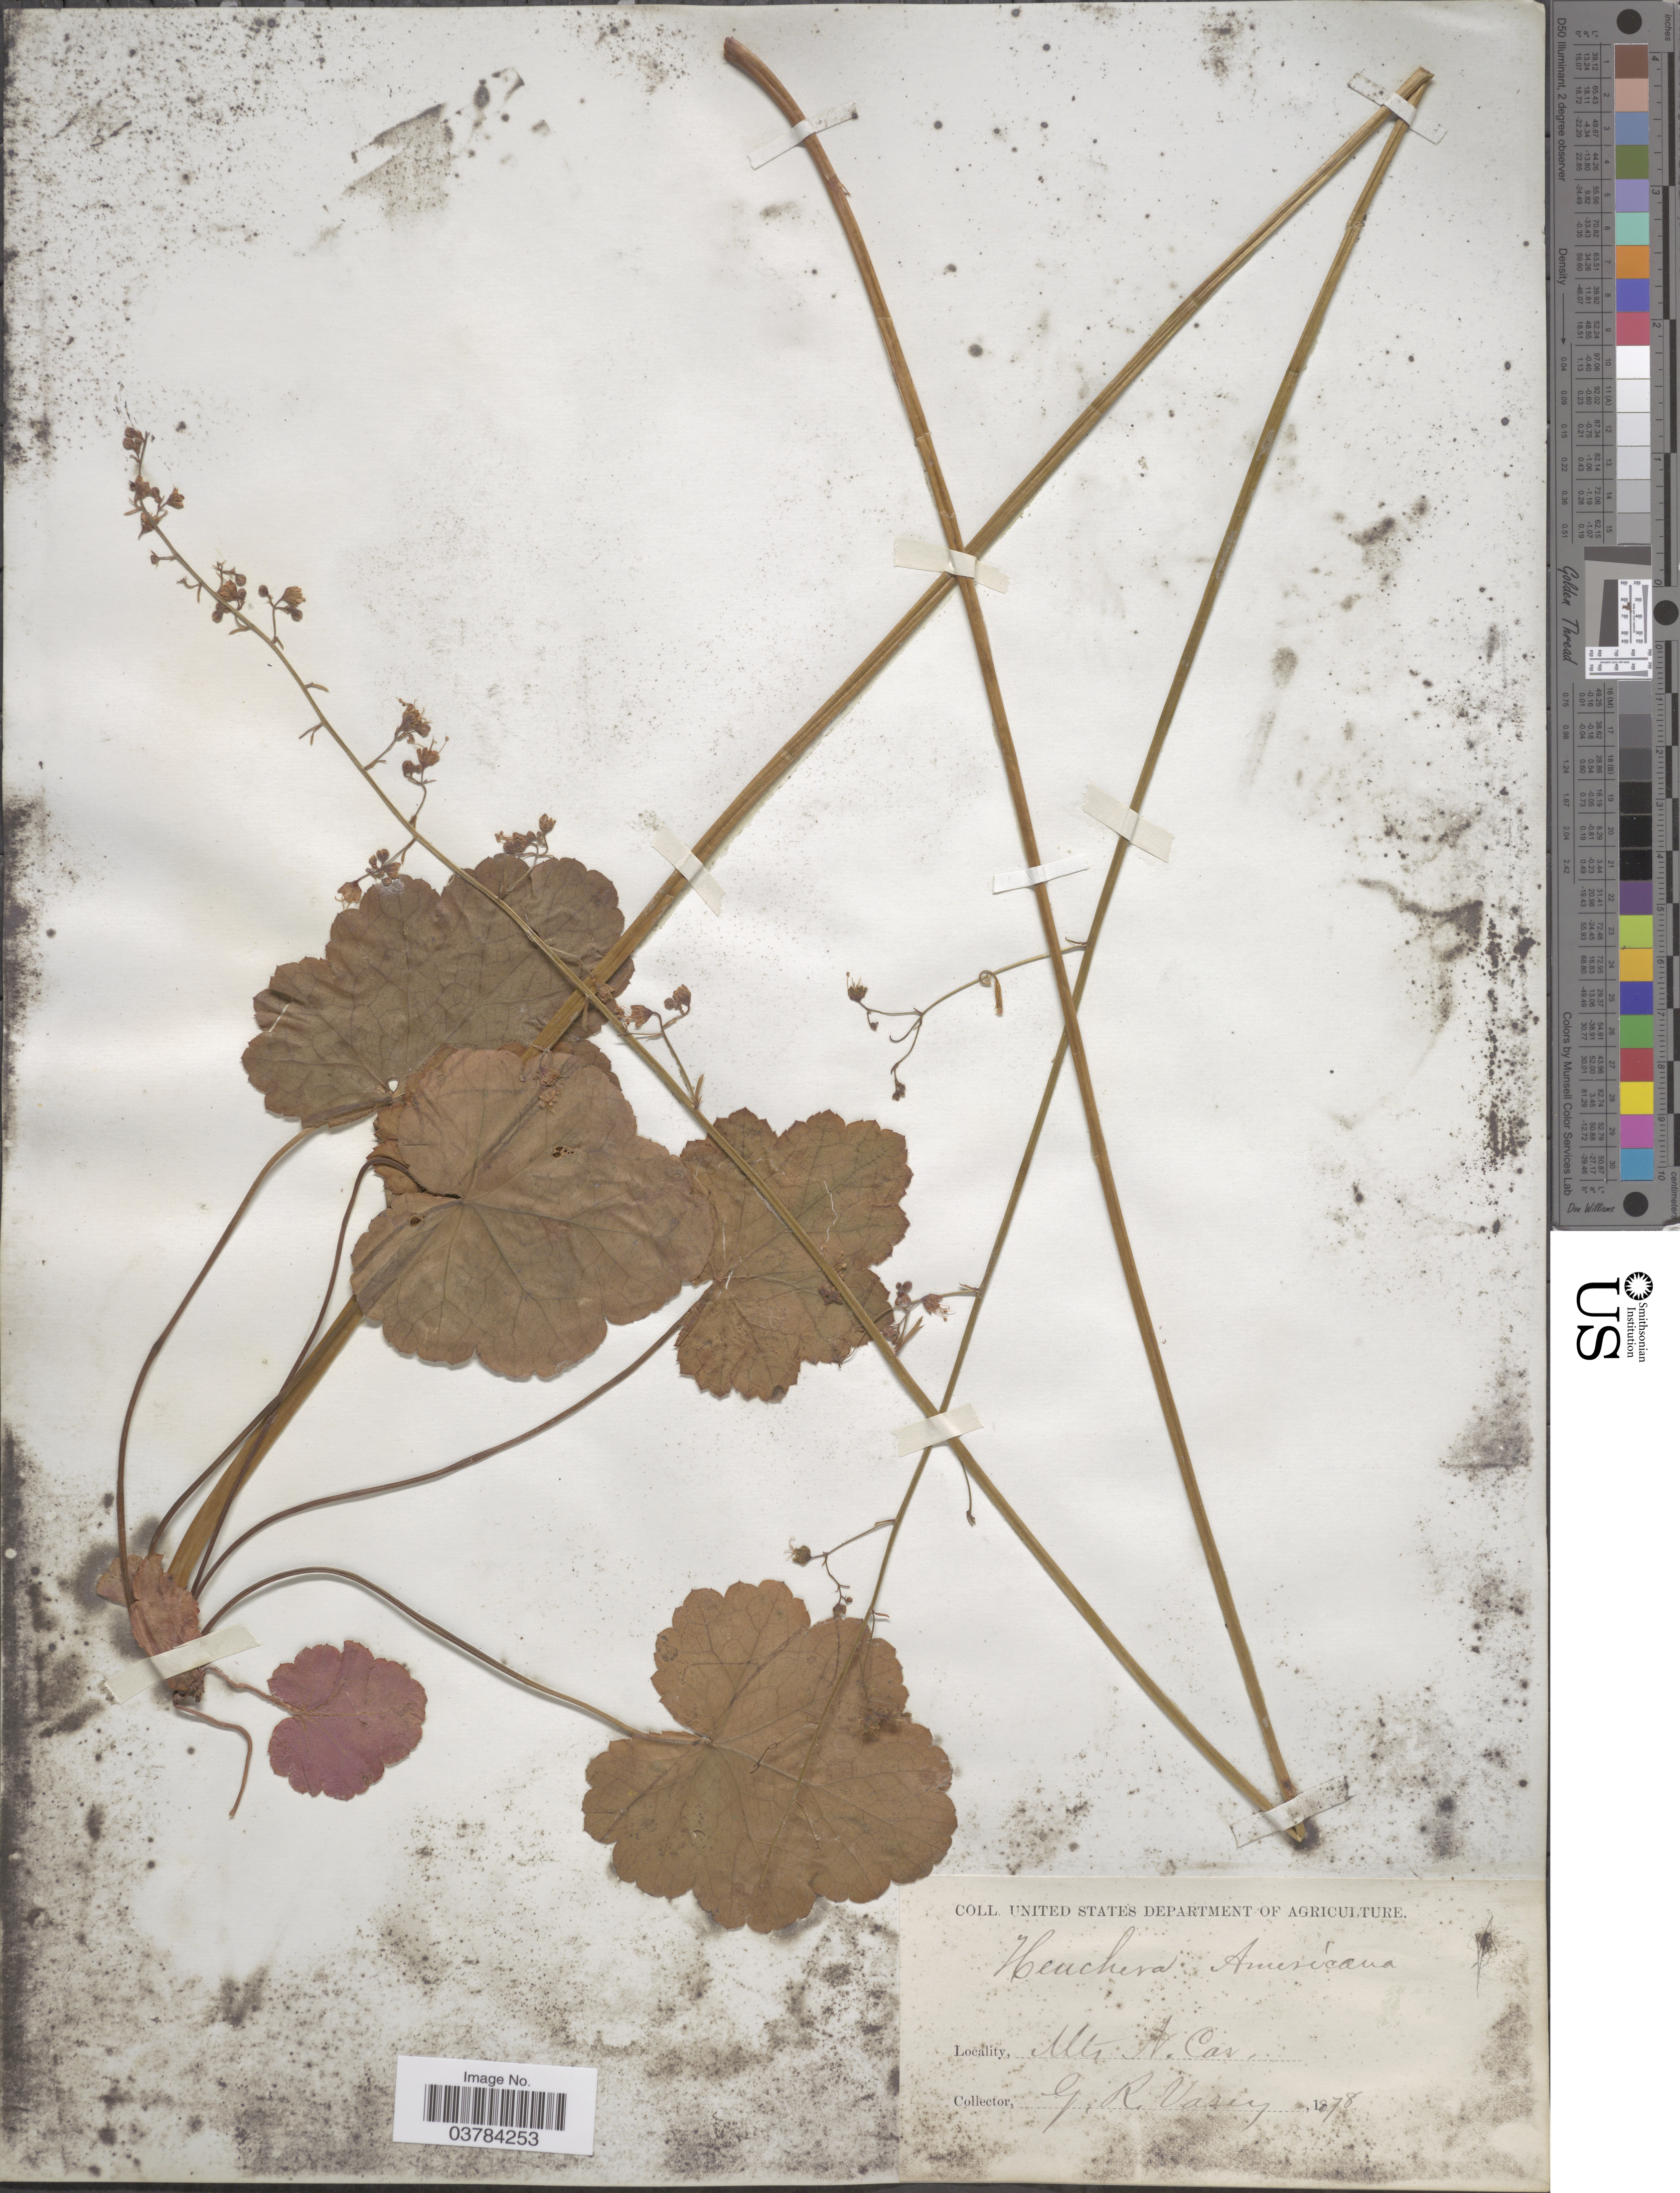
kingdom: Plantae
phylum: Tracheophyta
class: Magnoliopsida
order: Saxifragales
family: Saxifragaceae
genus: Heuchera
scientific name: Heuchera americana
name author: L.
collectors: G. R. Vasey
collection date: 1878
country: United States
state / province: North Carolina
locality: Mts. N. Car.